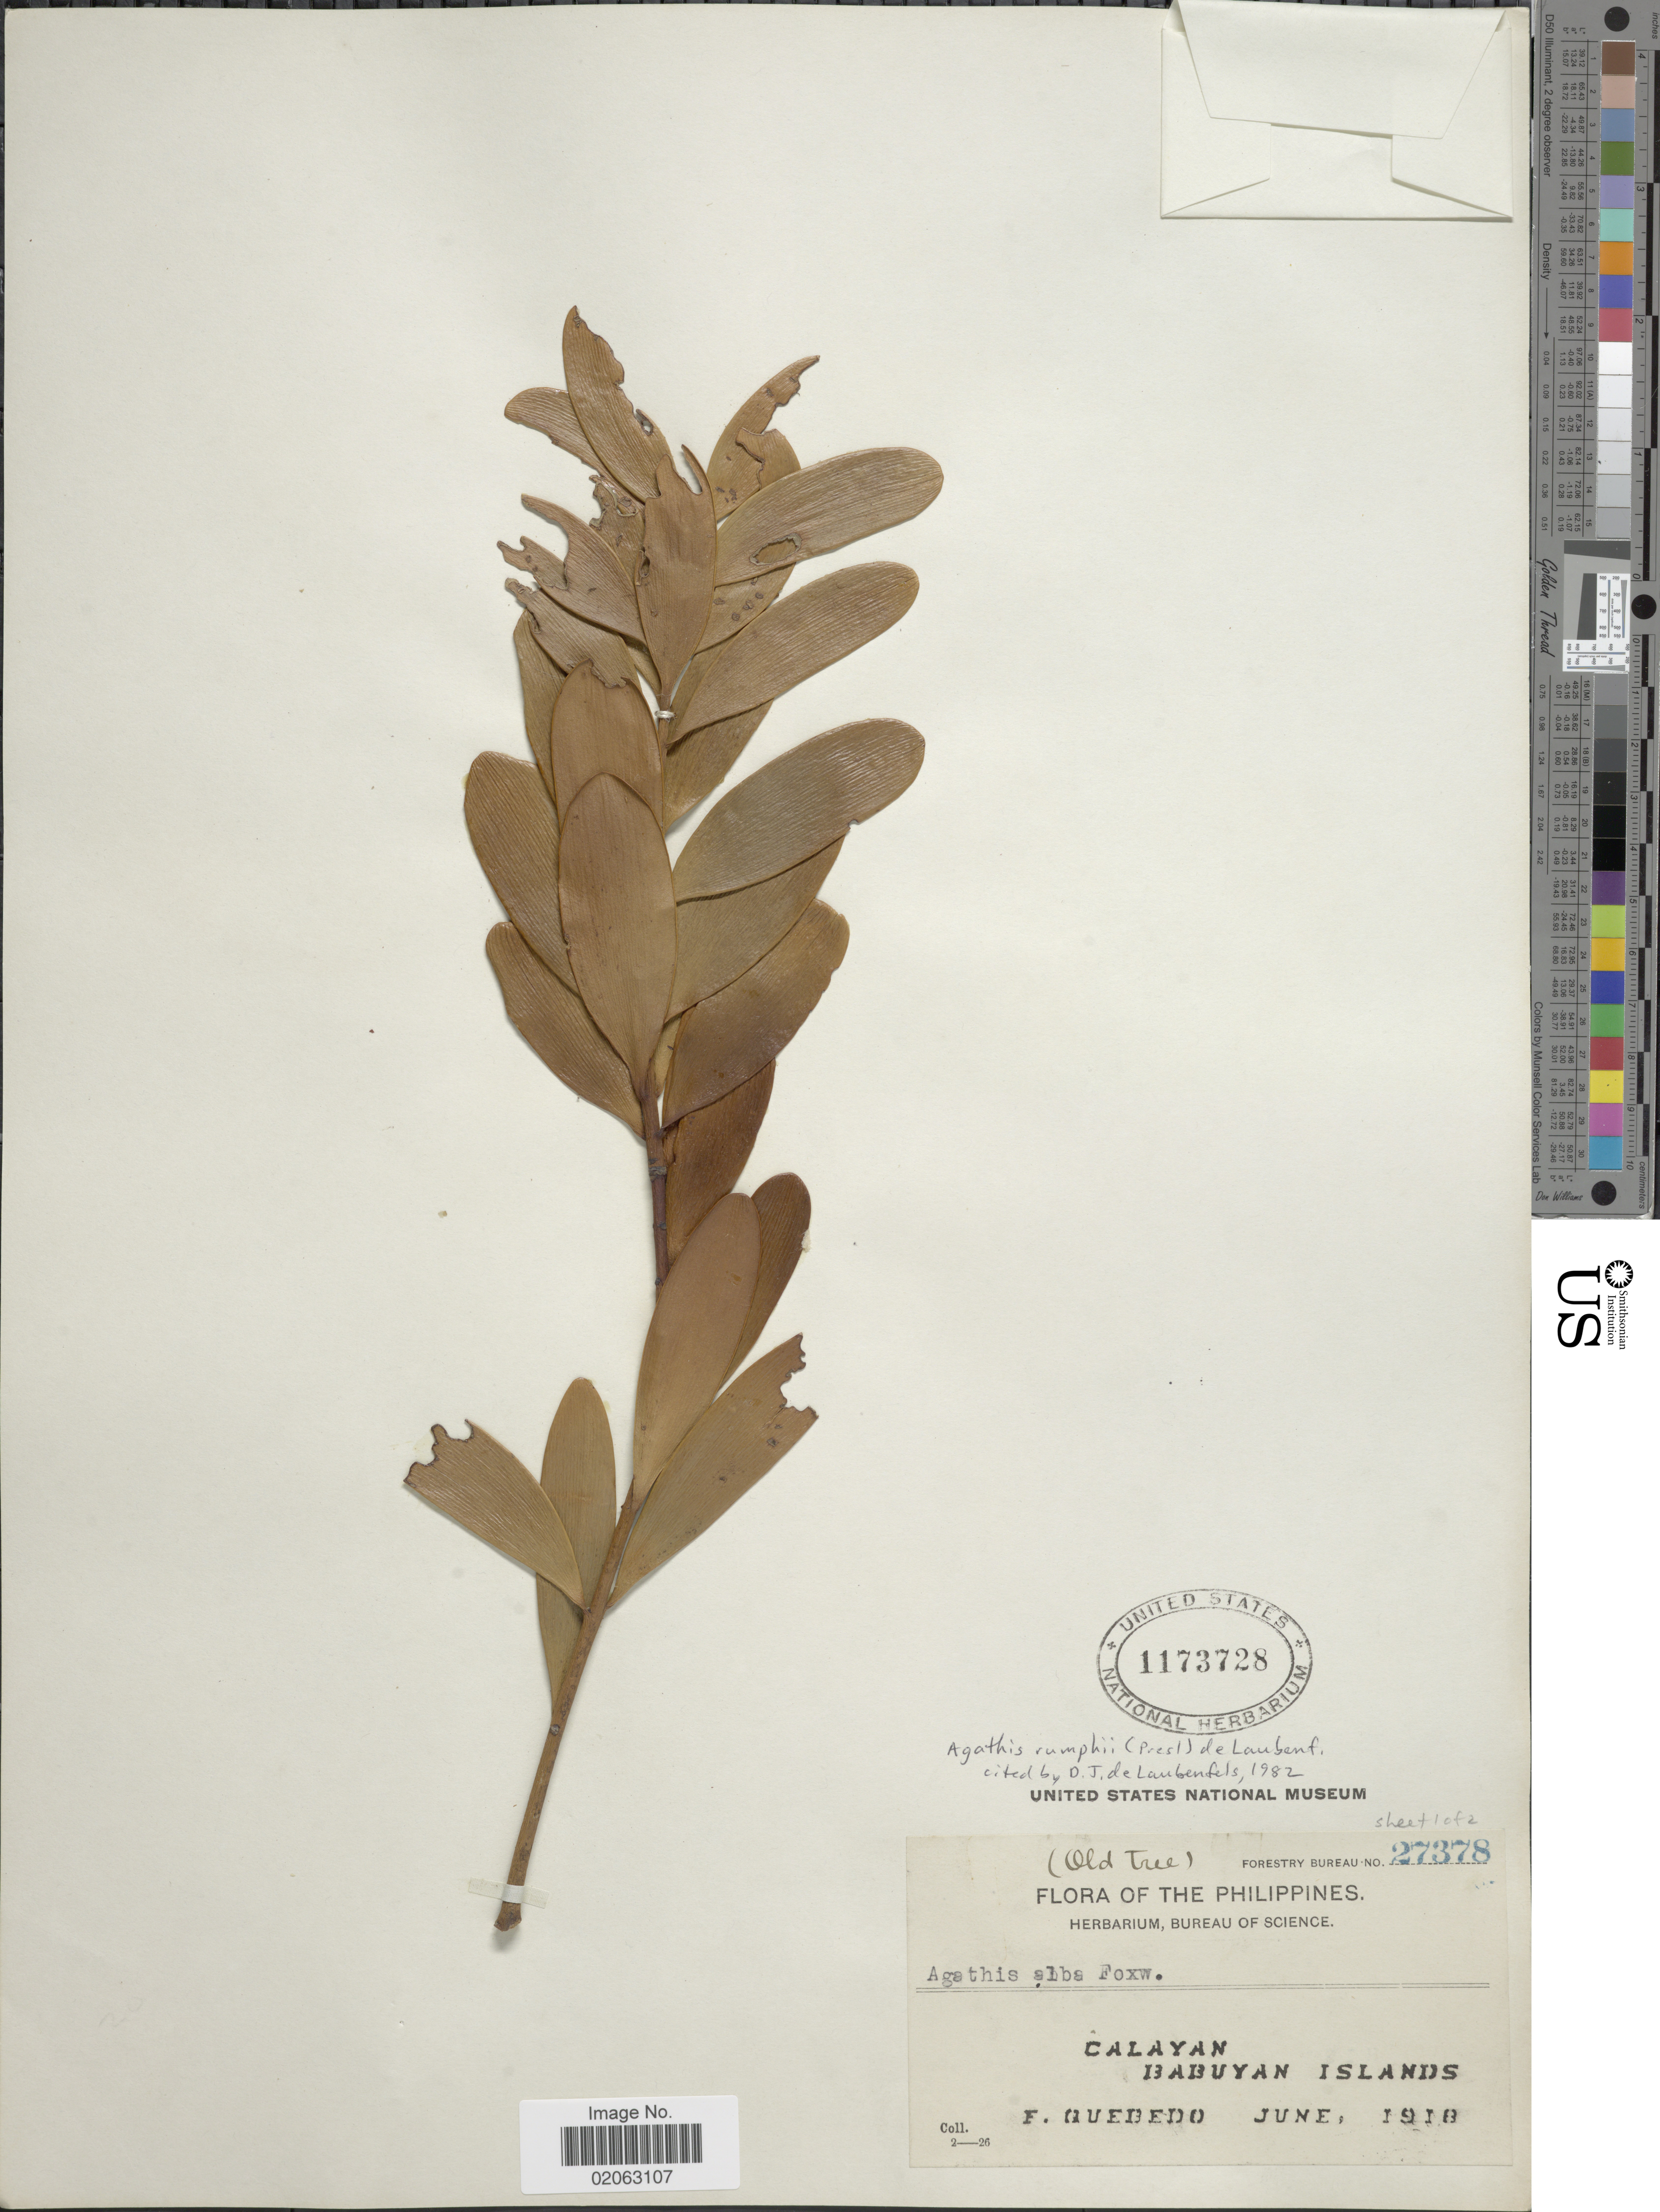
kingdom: Plantae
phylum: Tracheophyta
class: Pinopsida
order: Pinales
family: Araucariaceae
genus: Agathis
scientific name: Agathis rumphii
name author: (C. Presl)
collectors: F. Quebedo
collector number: Forestry Bureau 27378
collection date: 1918-06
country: Philippines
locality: Calayan, Babuyan Islands.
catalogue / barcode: US 1173728